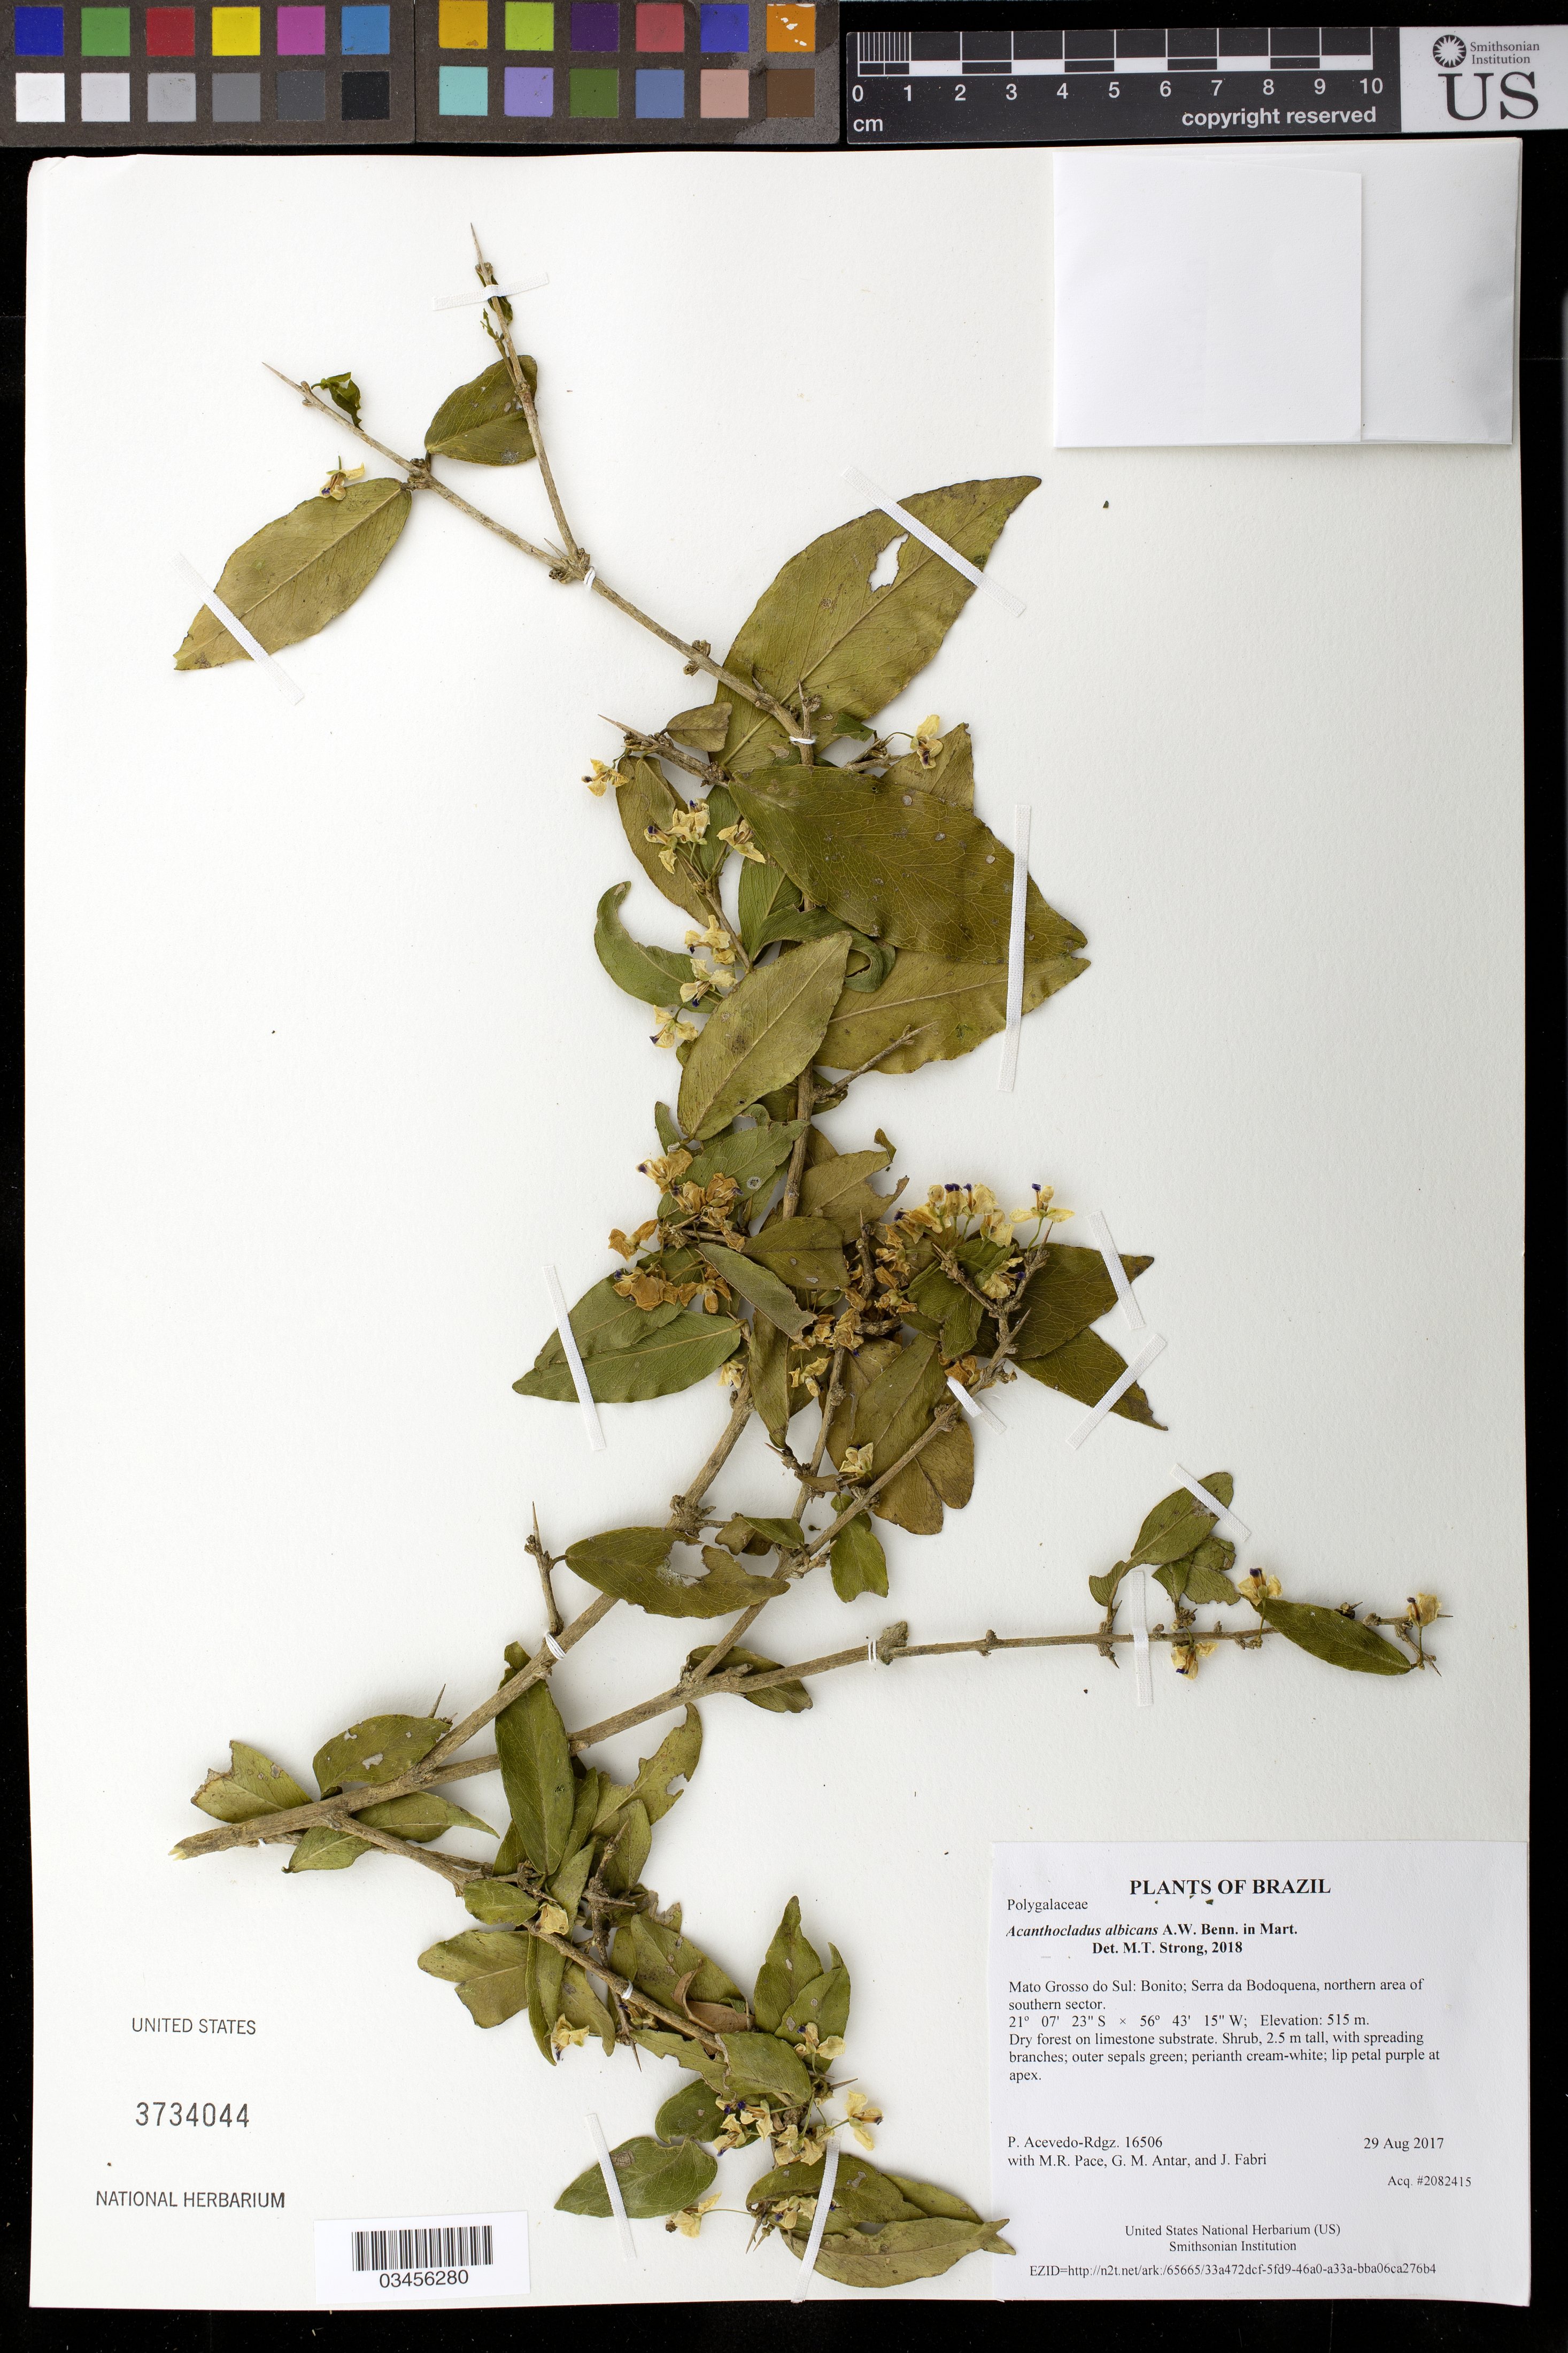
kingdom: Plantae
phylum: Tracheophyta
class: Magnoliopsida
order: Fabales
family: Polygalaceae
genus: Acanthocladus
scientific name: Acanthocladus albicans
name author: A.W. Benn. in Mart.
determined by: Strong, Mark T., (BOT), Smithsonian Institution - National Museum of Natural History (UNITED STATES)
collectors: P. Acevedo-Rodr., M. R. Pace, G. M. Antar & J. Fabri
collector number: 16506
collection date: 2017-08-29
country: Brazil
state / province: Mato Grosso do Sul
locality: Bonito; Serra da Bodoquena, northern area of southern sector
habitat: Dry forest on limestone substrate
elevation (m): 515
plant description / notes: US, NY, MO, K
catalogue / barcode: US 3734044